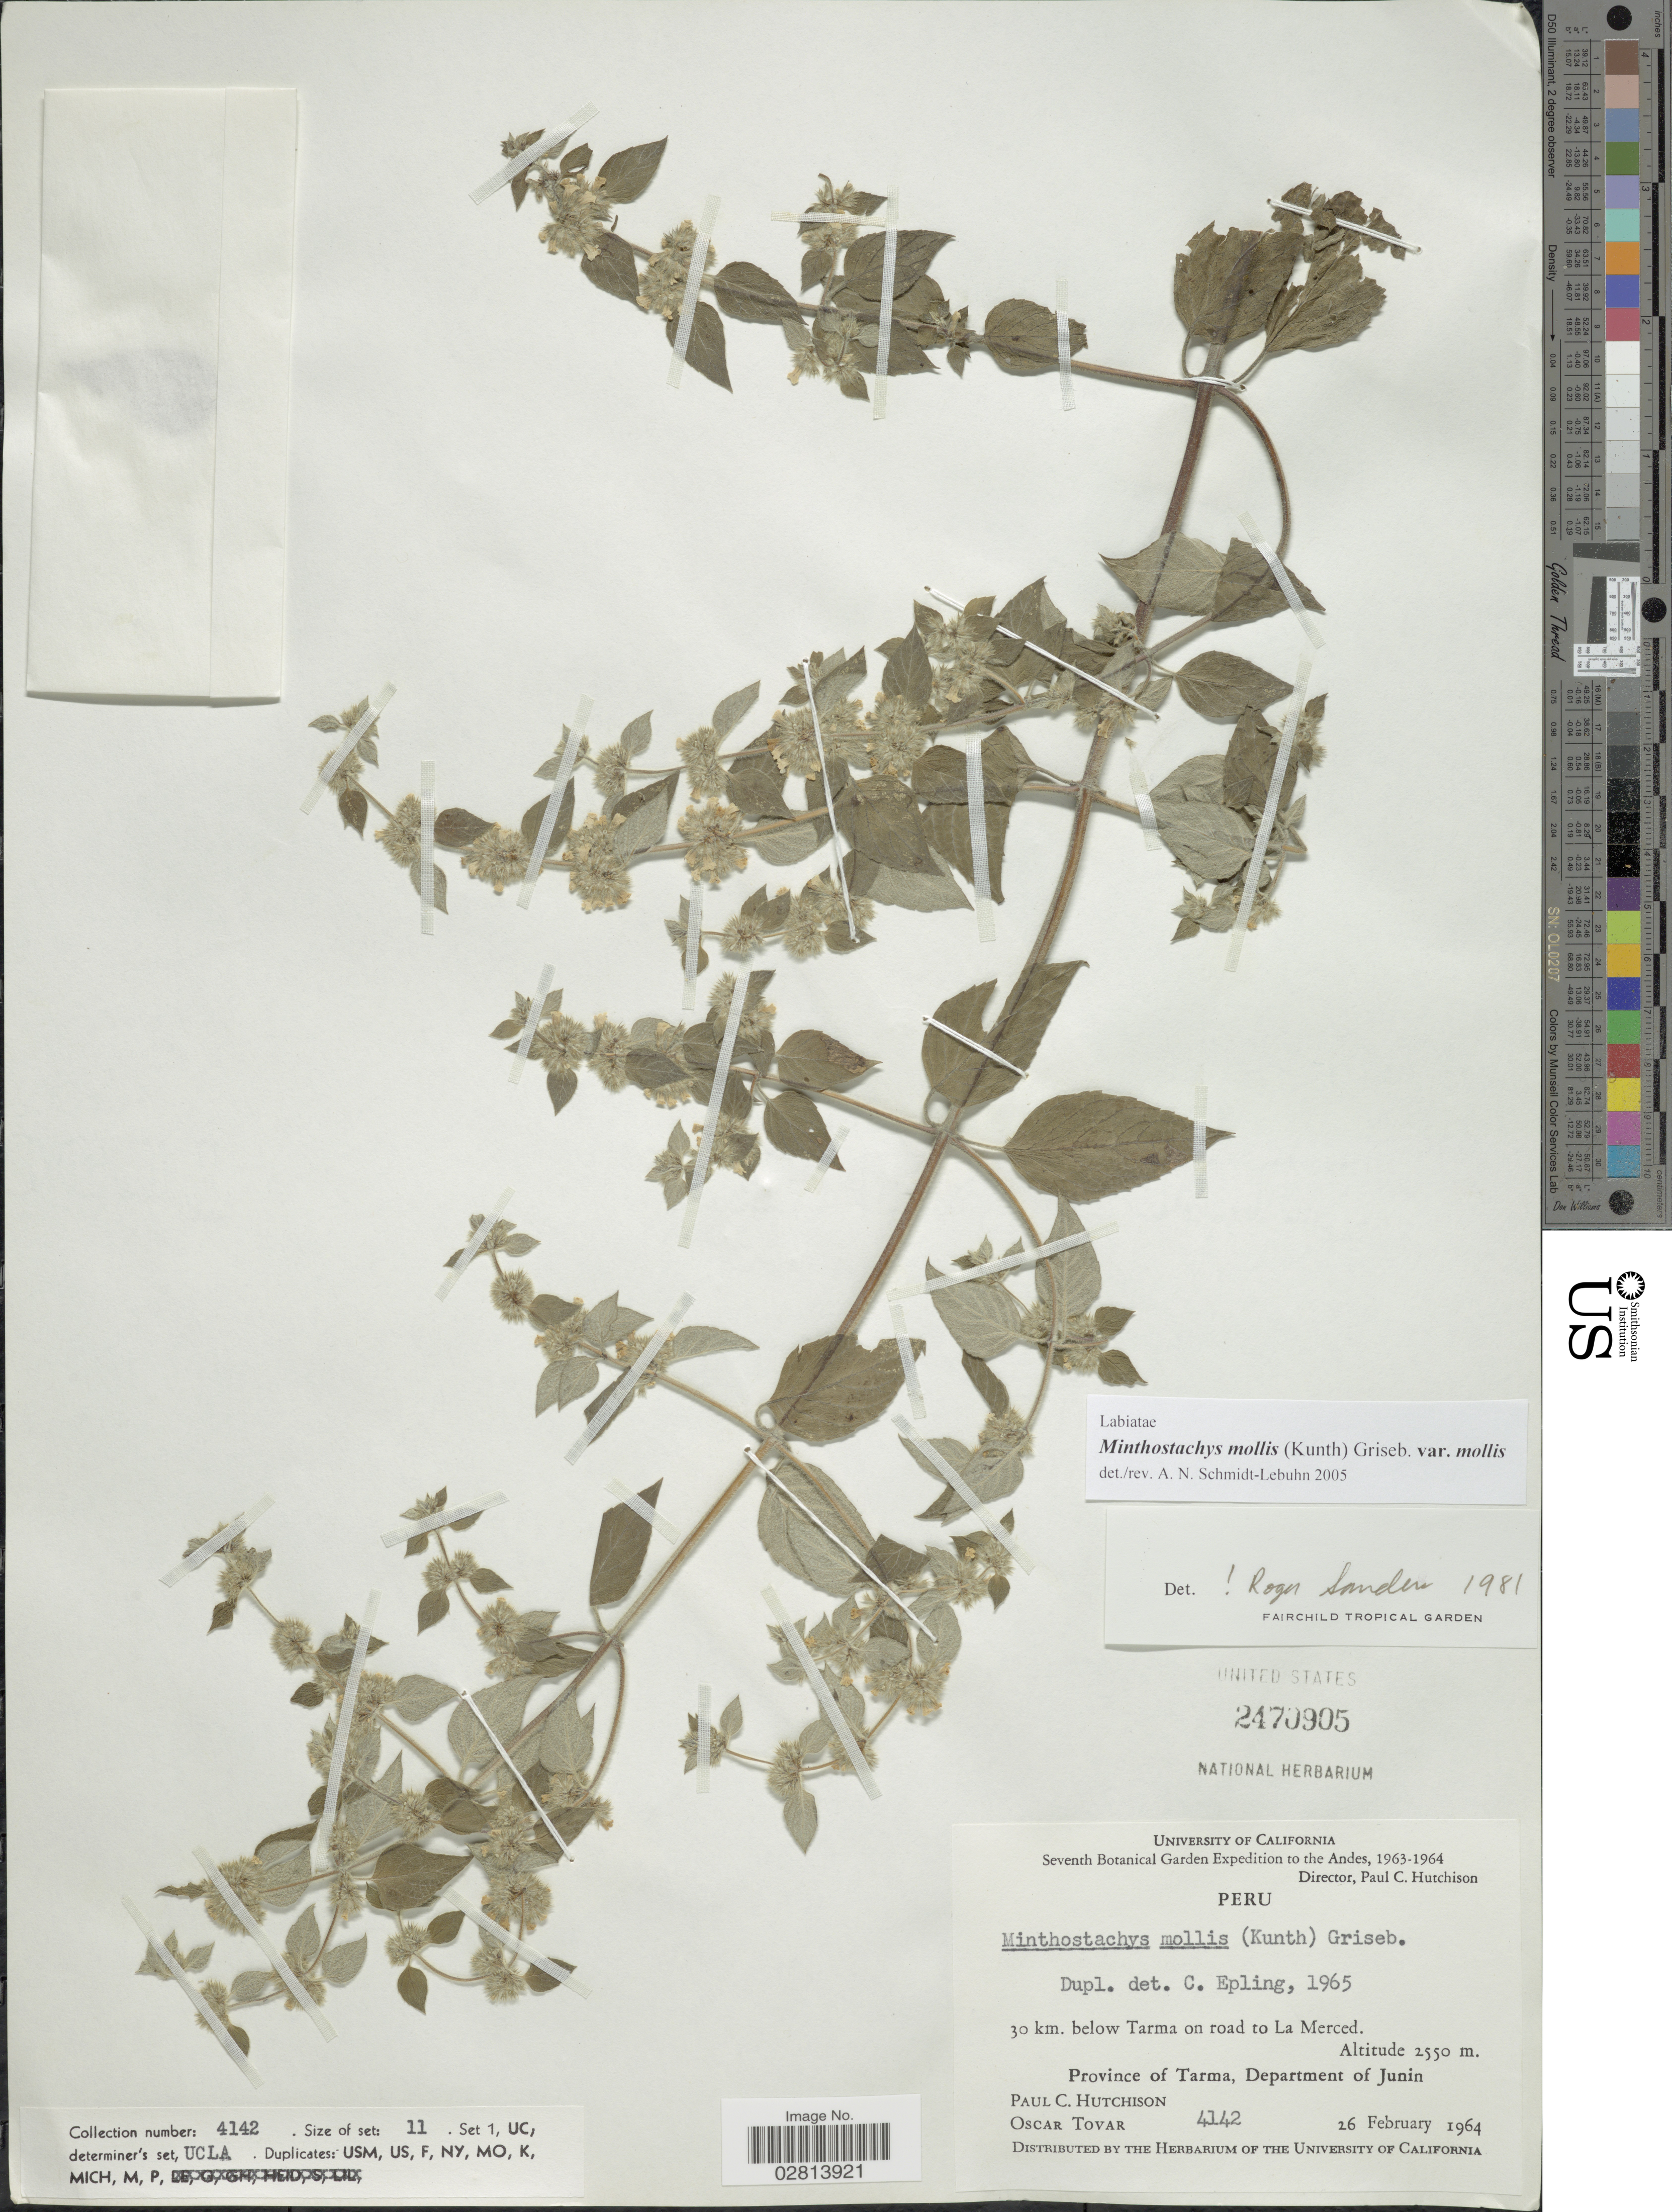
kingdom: Plantae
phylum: Tracheophyta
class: Magnoliopsida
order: Lamiales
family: Lamiaceae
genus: Minthostachys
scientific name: Minthostachys mollis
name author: (Kunth) Griseb.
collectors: P. C. Hutchison & Ó. Tovar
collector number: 4142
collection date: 1964-02-26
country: Peru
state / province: Junín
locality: Andes. 30 km. below Tarma on road to La Merced, Province of Tarma, Department of Junin.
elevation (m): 2550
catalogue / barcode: US 2470905